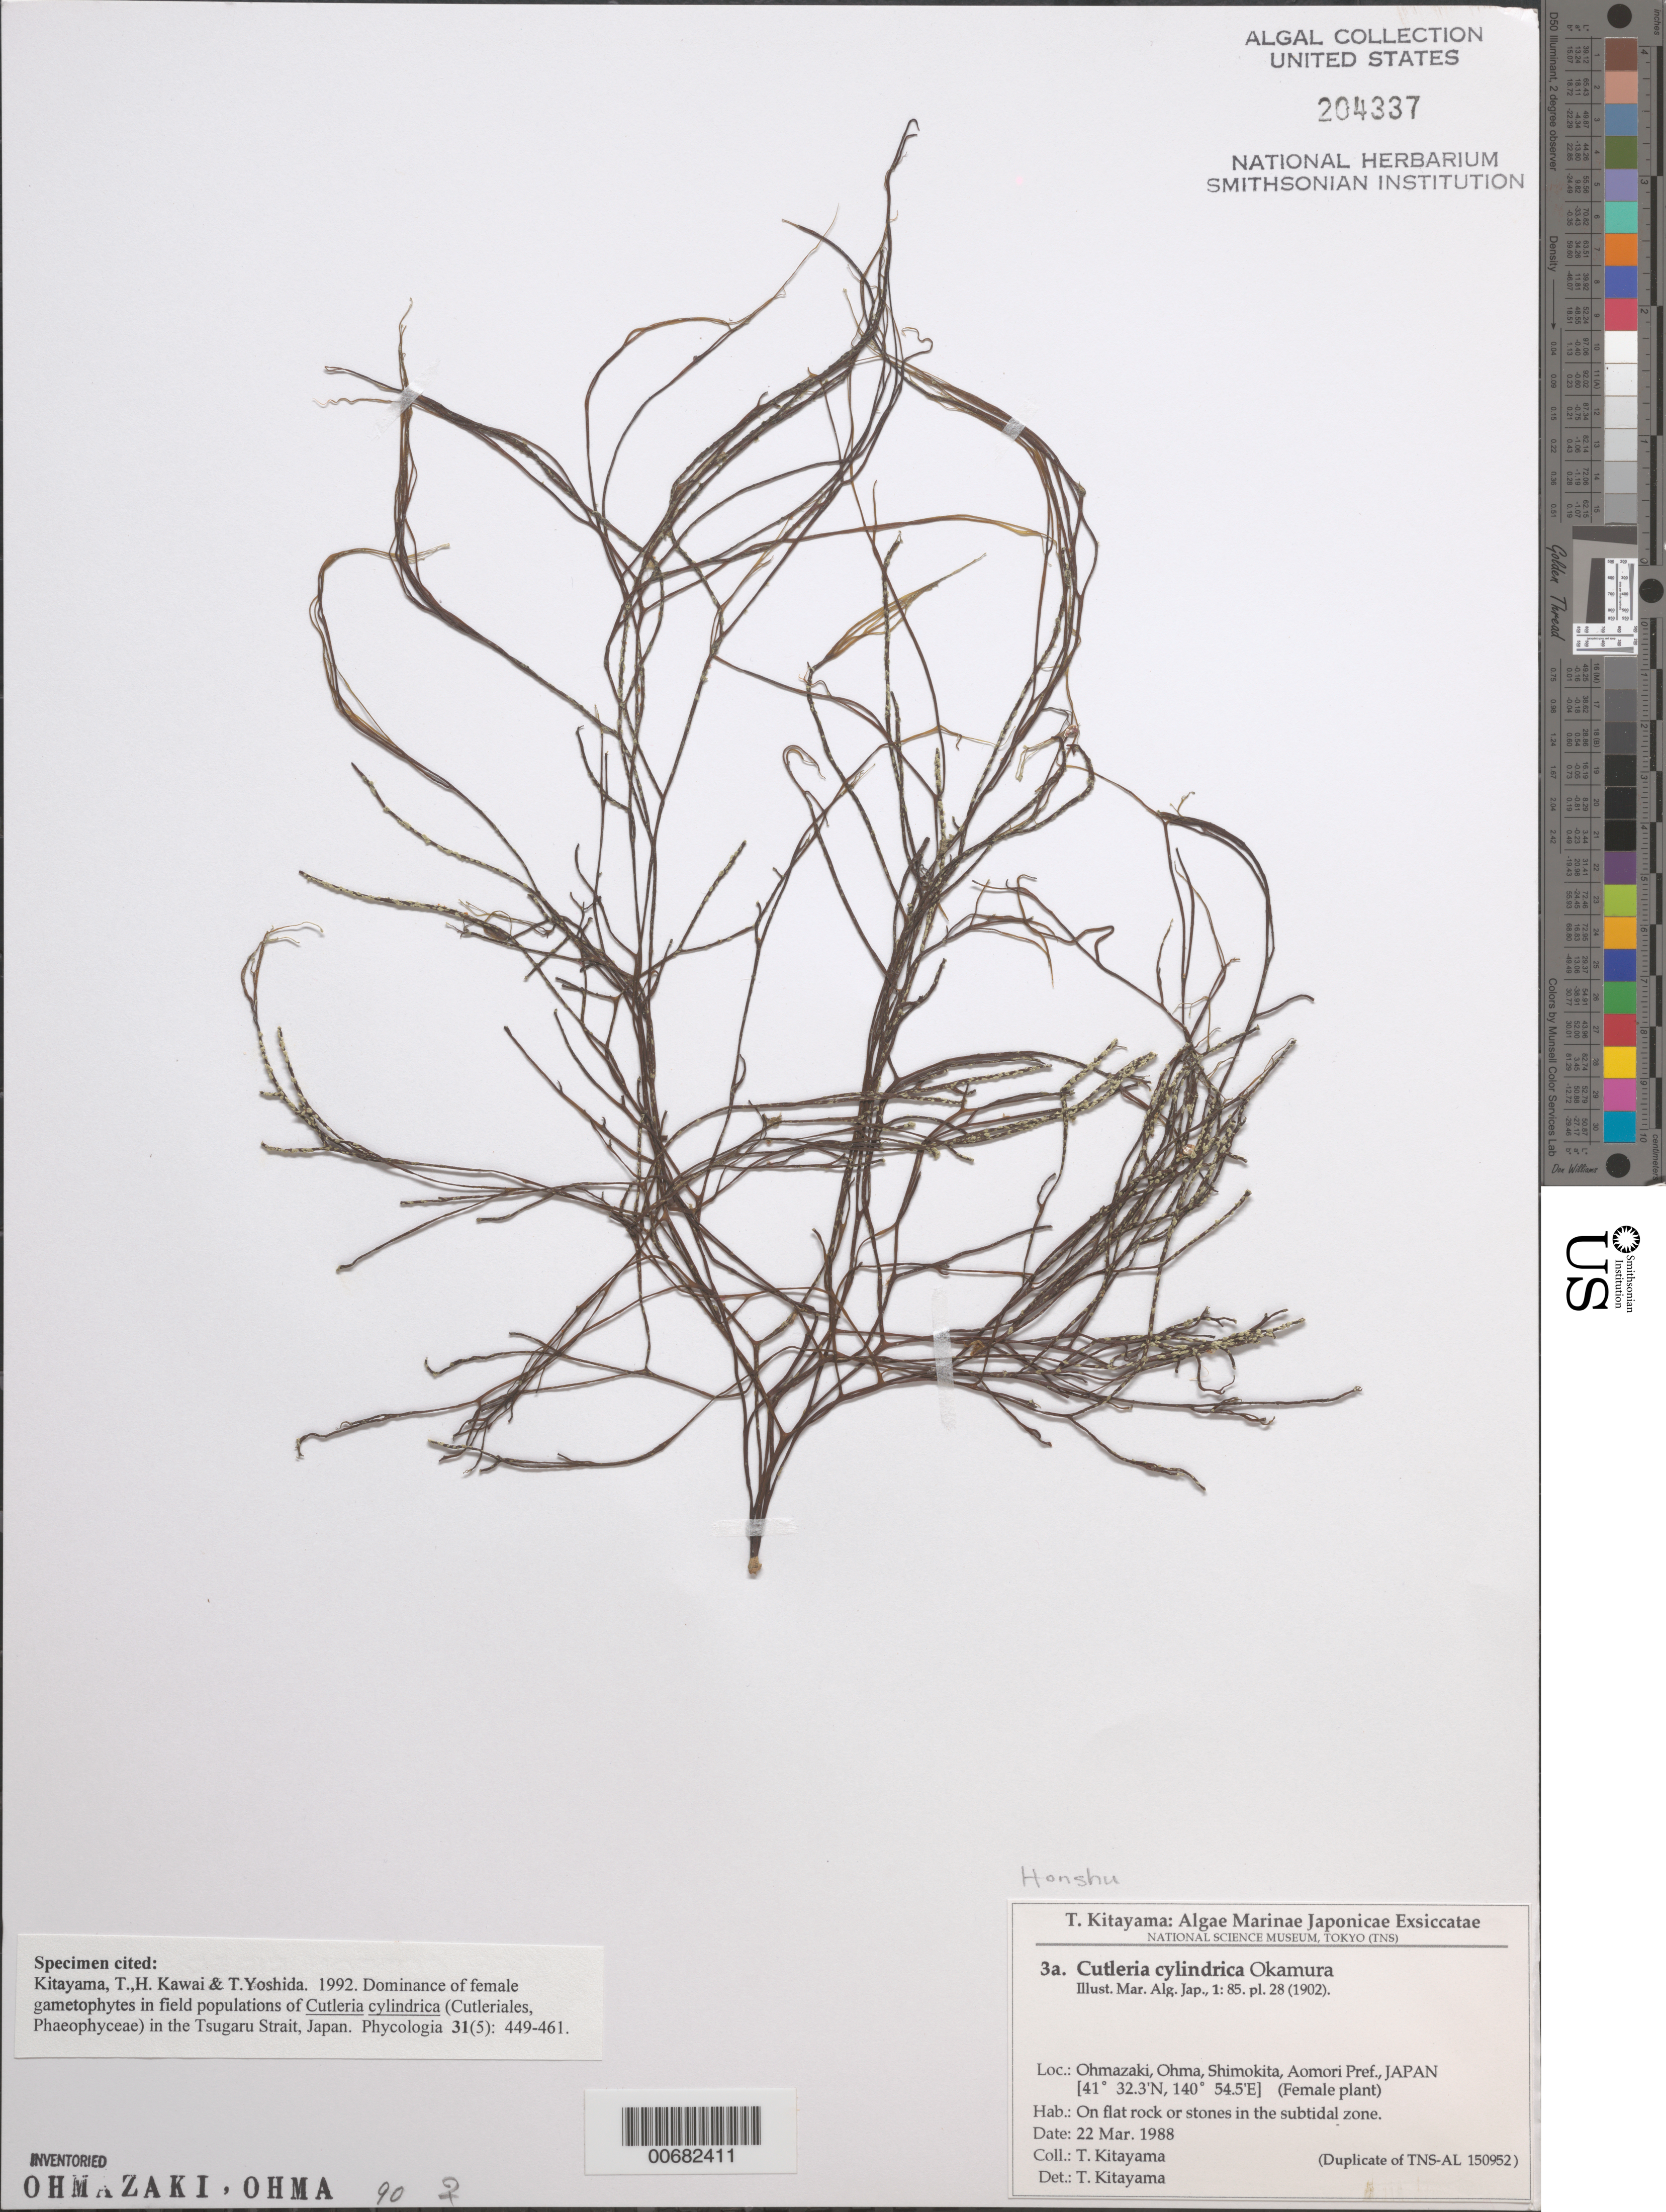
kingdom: Chromista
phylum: Ochrophyta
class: Phaeophyceae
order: Cutleriales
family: Cutleriaceae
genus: Mutimo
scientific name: Mutimo cylindricus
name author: (Okamura) H.Kawai & T. Kitayama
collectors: T. Kitayama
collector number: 3a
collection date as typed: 22 Mar 1988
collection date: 1988-03-22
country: Japan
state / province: Aomori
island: Honshu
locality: Ohmazaki, Ohma, Shimokita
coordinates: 41 32.3' N, 140 54.5' E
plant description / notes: Kitayama, T., Algae Marinae Japonicae Exsiccatae, Fasc. I (Nos. 1-25)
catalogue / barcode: US 204337